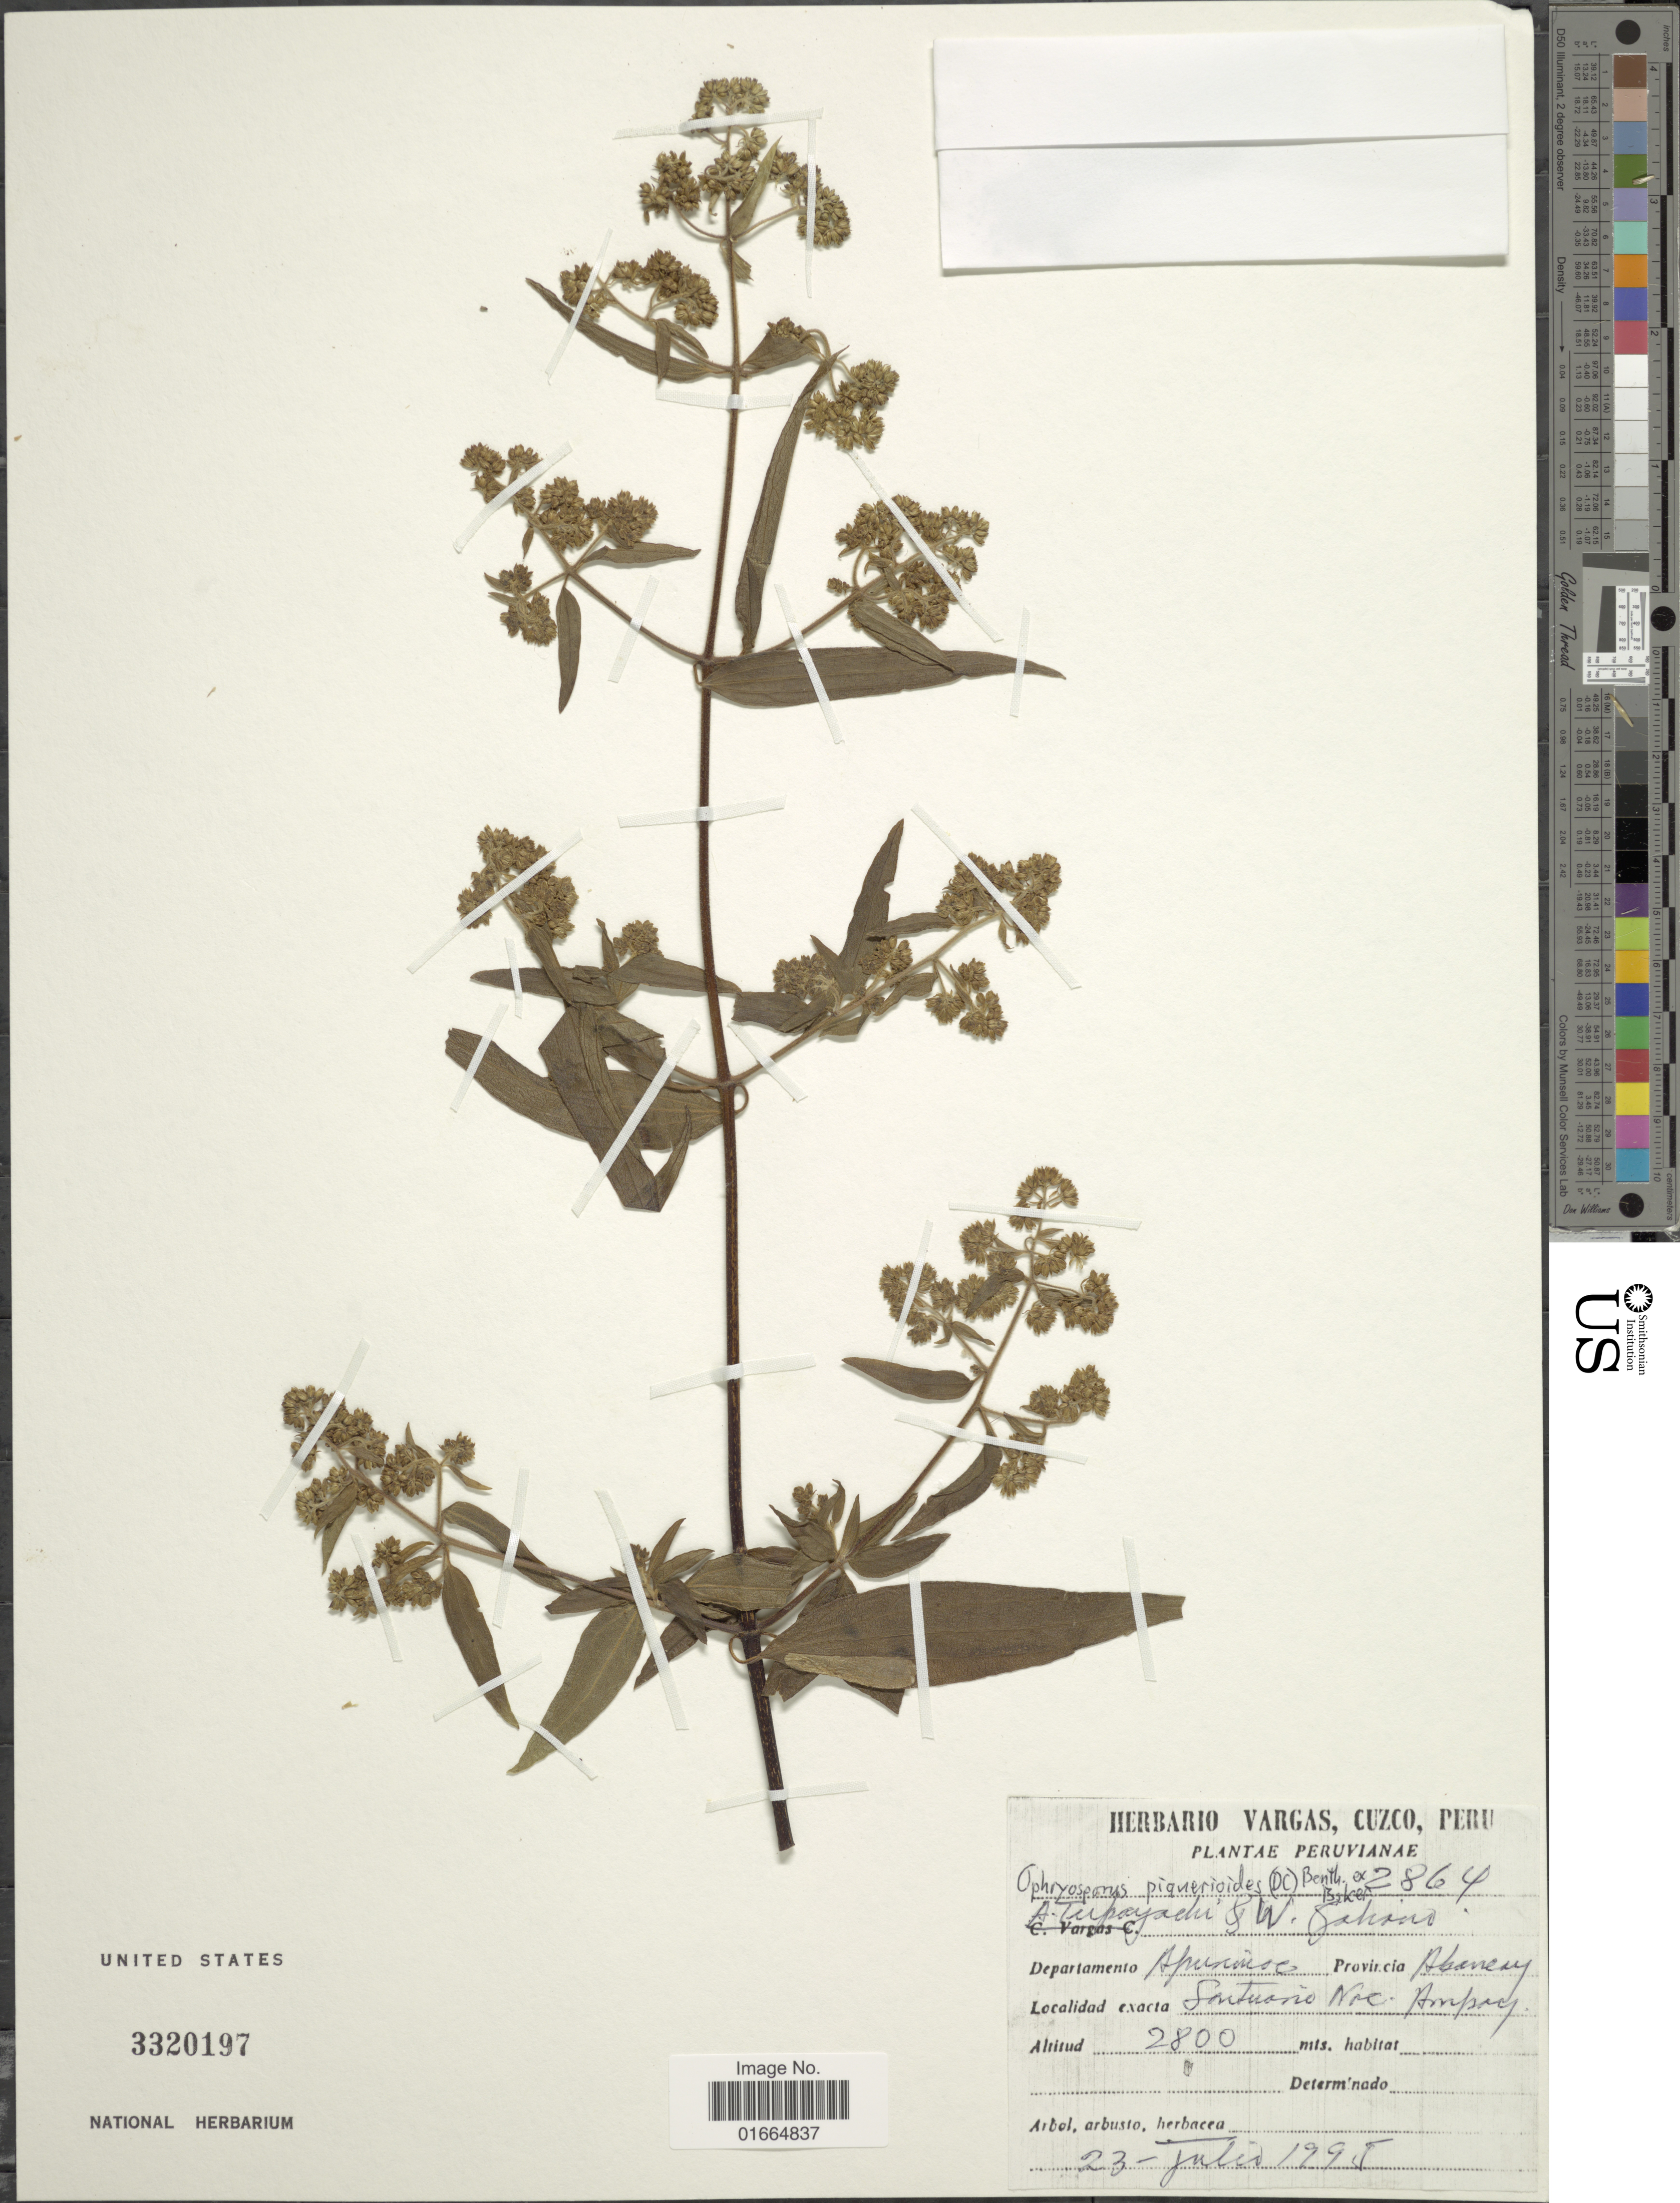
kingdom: Plantae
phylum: Tracheophyta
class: Magnoliopsida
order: Asterales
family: Asteraceae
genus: Ophryosporus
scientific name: Ophryosporus piquerioides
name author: (DC.) Benth. ex Baker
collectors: A. Tupayachi H. & W. Galiano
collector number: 2864?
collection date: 1995-07-23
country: Peru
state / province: Apurímac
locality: Santuario Nac. Ampay, Provincia Abancay, Departamento Apurimac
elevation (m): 2800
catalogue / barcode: US 3320197